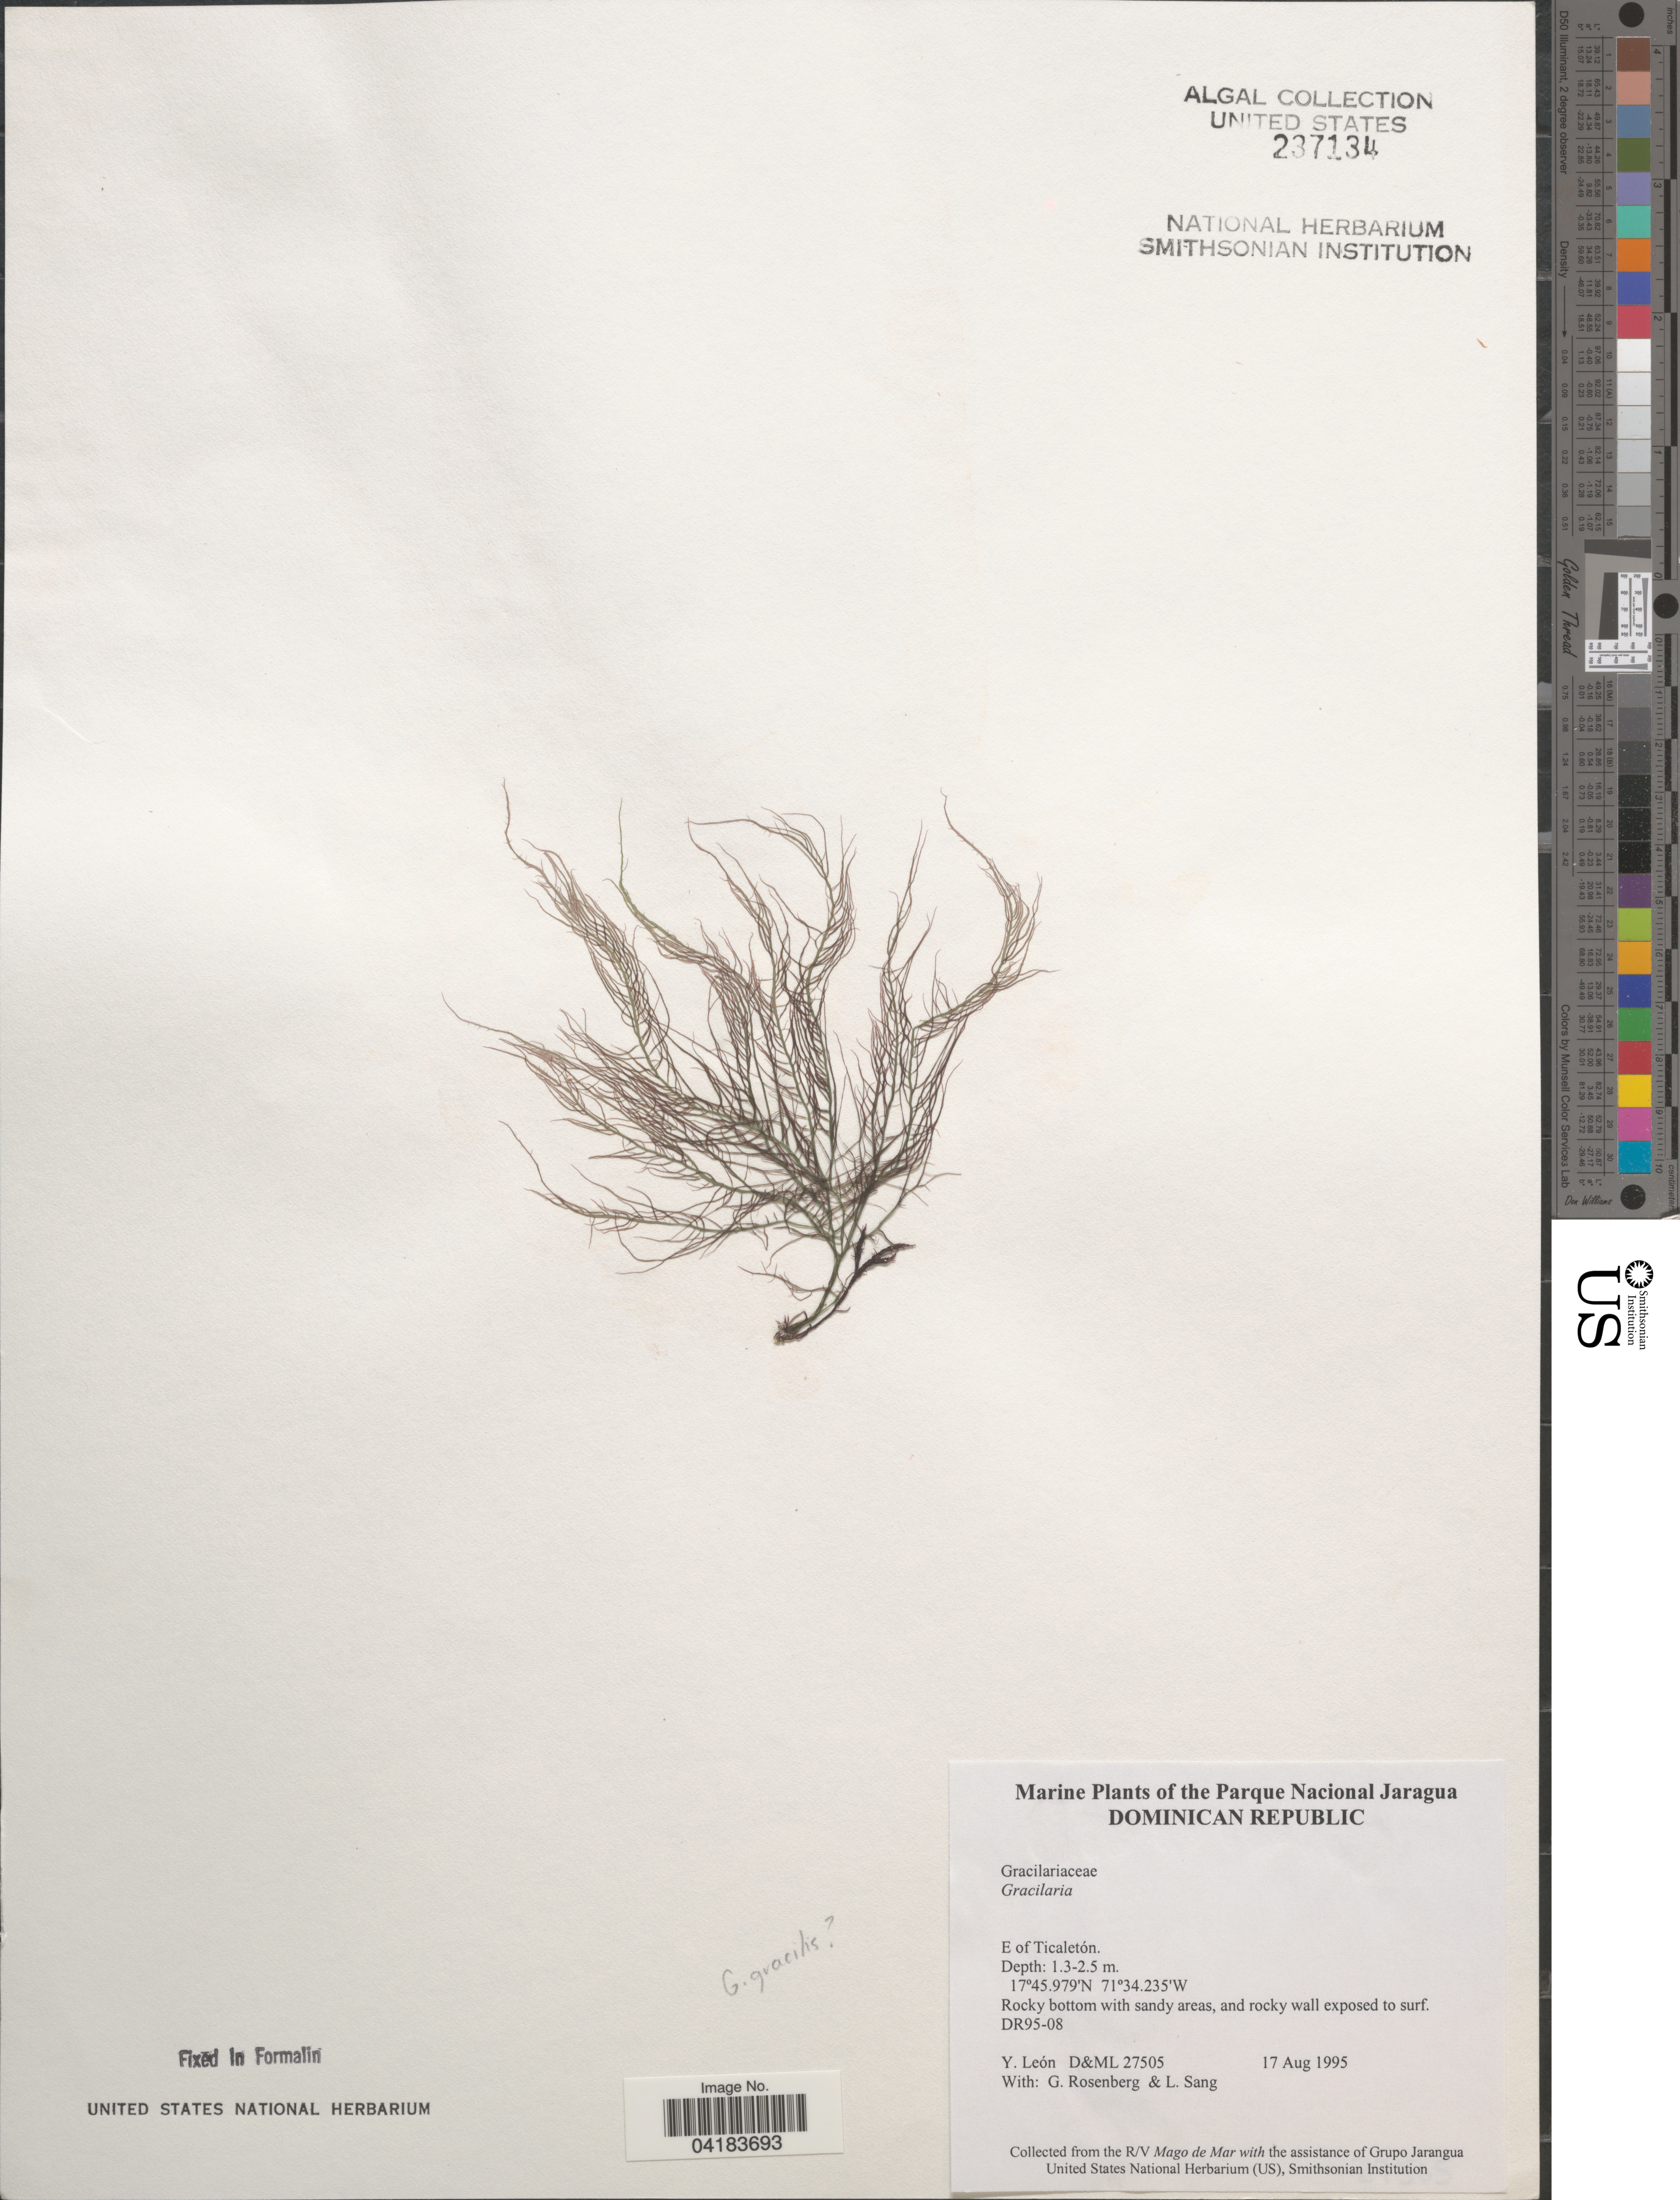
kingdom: Plantae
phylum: Rhodophyta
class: Florideophyceae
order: Gracilariales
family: Gracilariaceae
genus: Gracilaria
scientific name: Gracilaria sp.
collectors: Y. León, G. Rosenberg & L. Sang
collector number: D&Ml27505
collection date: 1995-08-17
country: Dominican Republic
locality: The Parque Nacional Jaragua. E of Ticaletón.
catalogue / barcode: US 237134